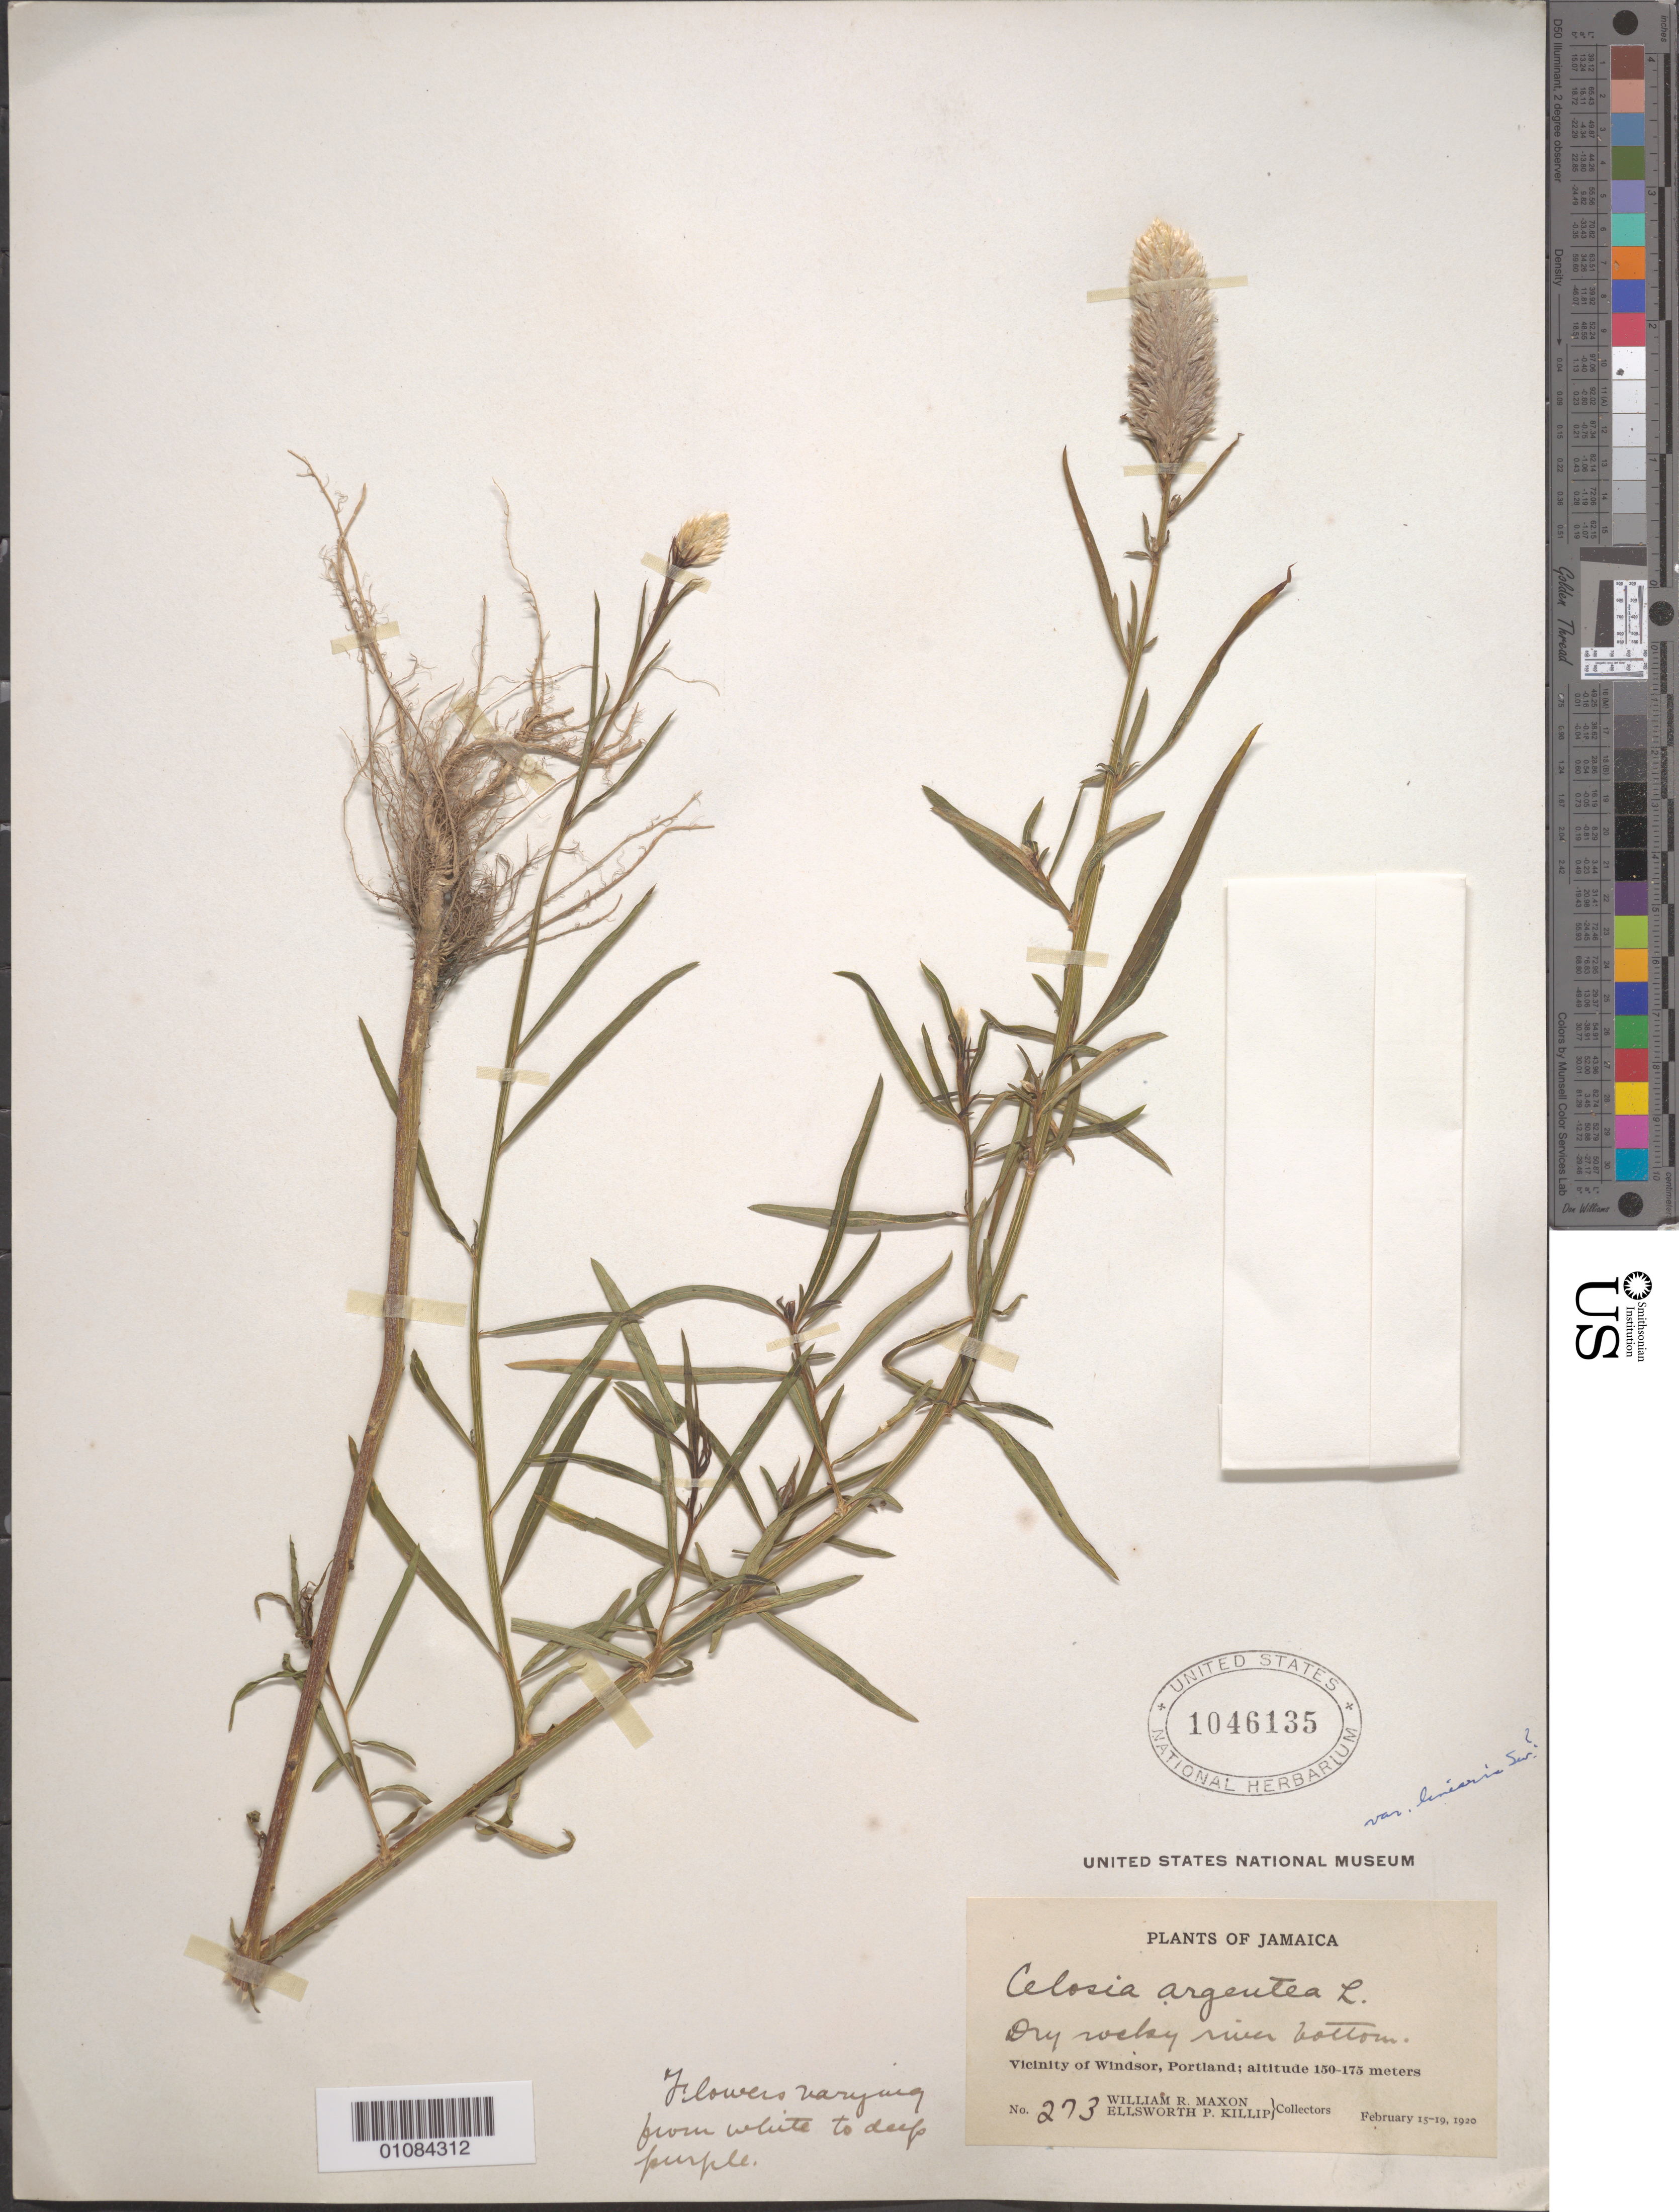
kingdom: Plantae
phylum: Tracheophyta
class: Magnoliopsida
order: Caryophyllales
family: Amaranthaceae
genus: Celosia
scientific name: Celosia argentea var. argentea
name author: L.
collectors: W. R. Maxon & E. P. Killip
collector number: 273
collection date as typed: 15 Feb 1920 to 19 Feb 1930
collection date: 1920-02-15/1930-02-19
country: Jamaica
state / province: Portland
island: Jamaica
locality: Vicinity of Winddsor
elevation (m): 150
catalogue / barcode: US 1046135